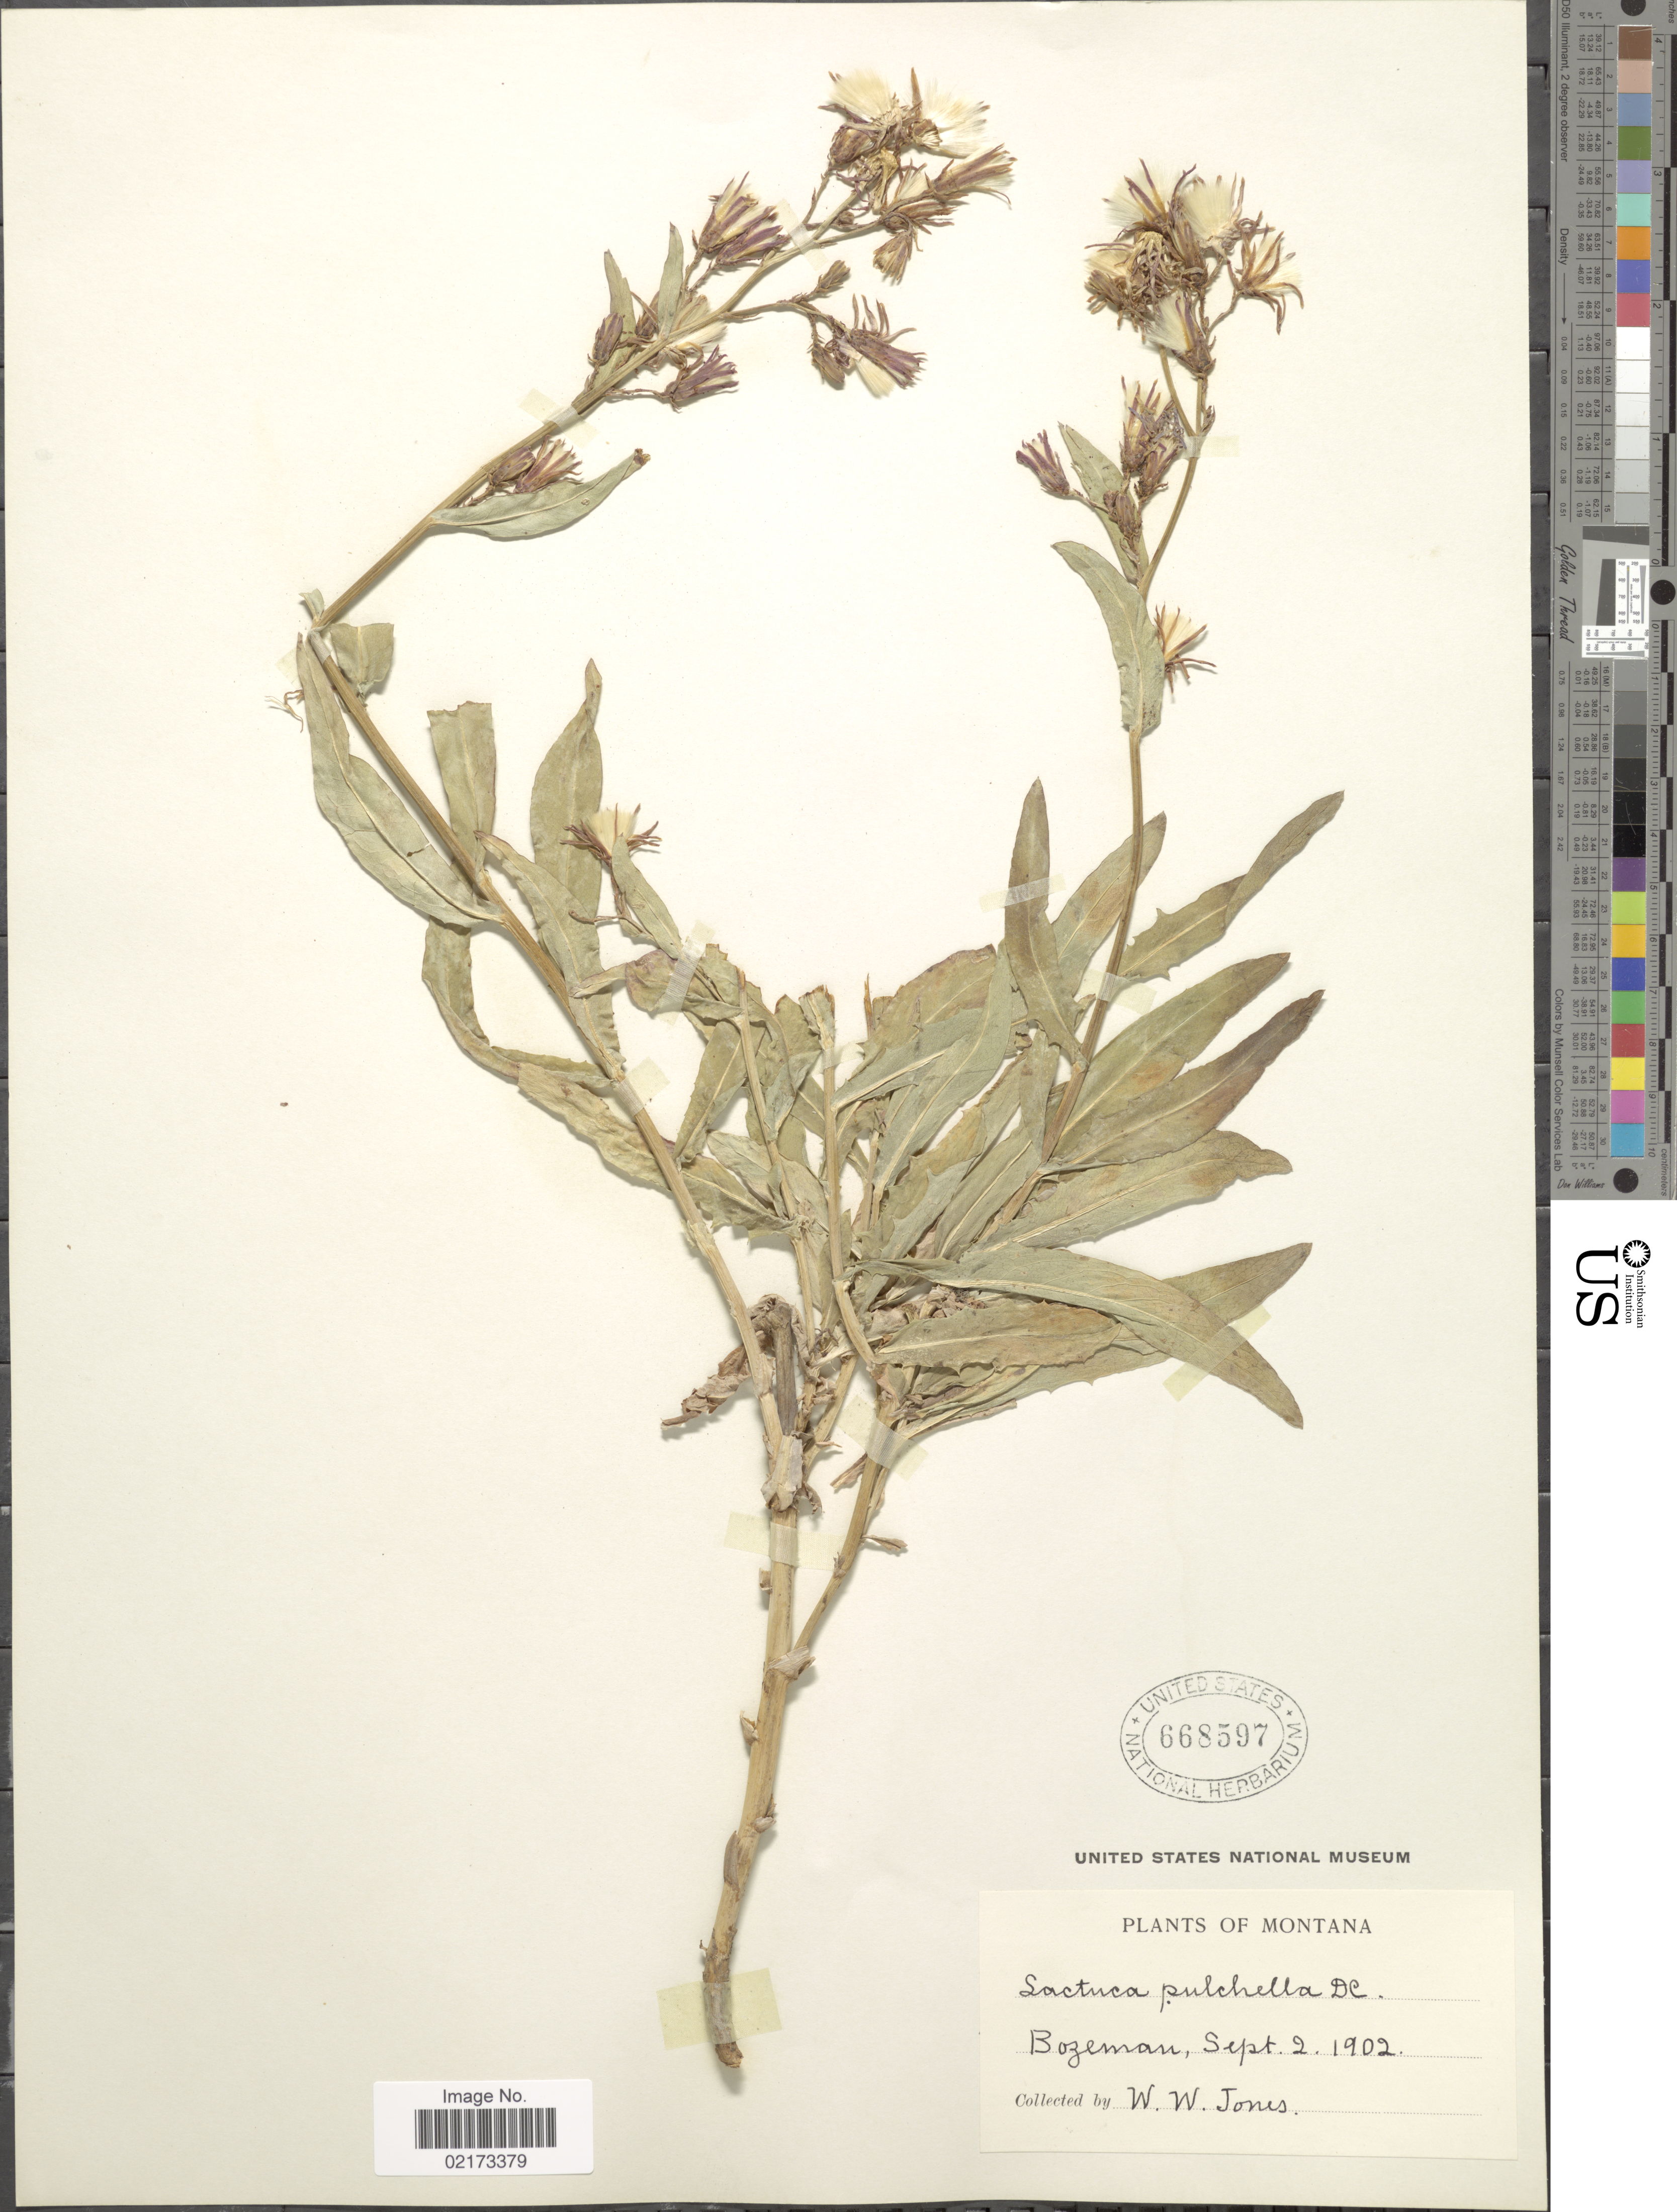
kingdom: Plantae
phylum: Tracheophyta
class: Magnoliopsida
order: Asterales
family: Asteraceae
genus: Lactuca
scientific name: Lactuca tatarica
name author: (L.) C.A. Mey.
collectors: W. W. Jones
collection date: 1902-09-02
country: United States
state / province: Montana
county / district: Gallatin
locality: Bozeman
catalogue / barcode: US 668597